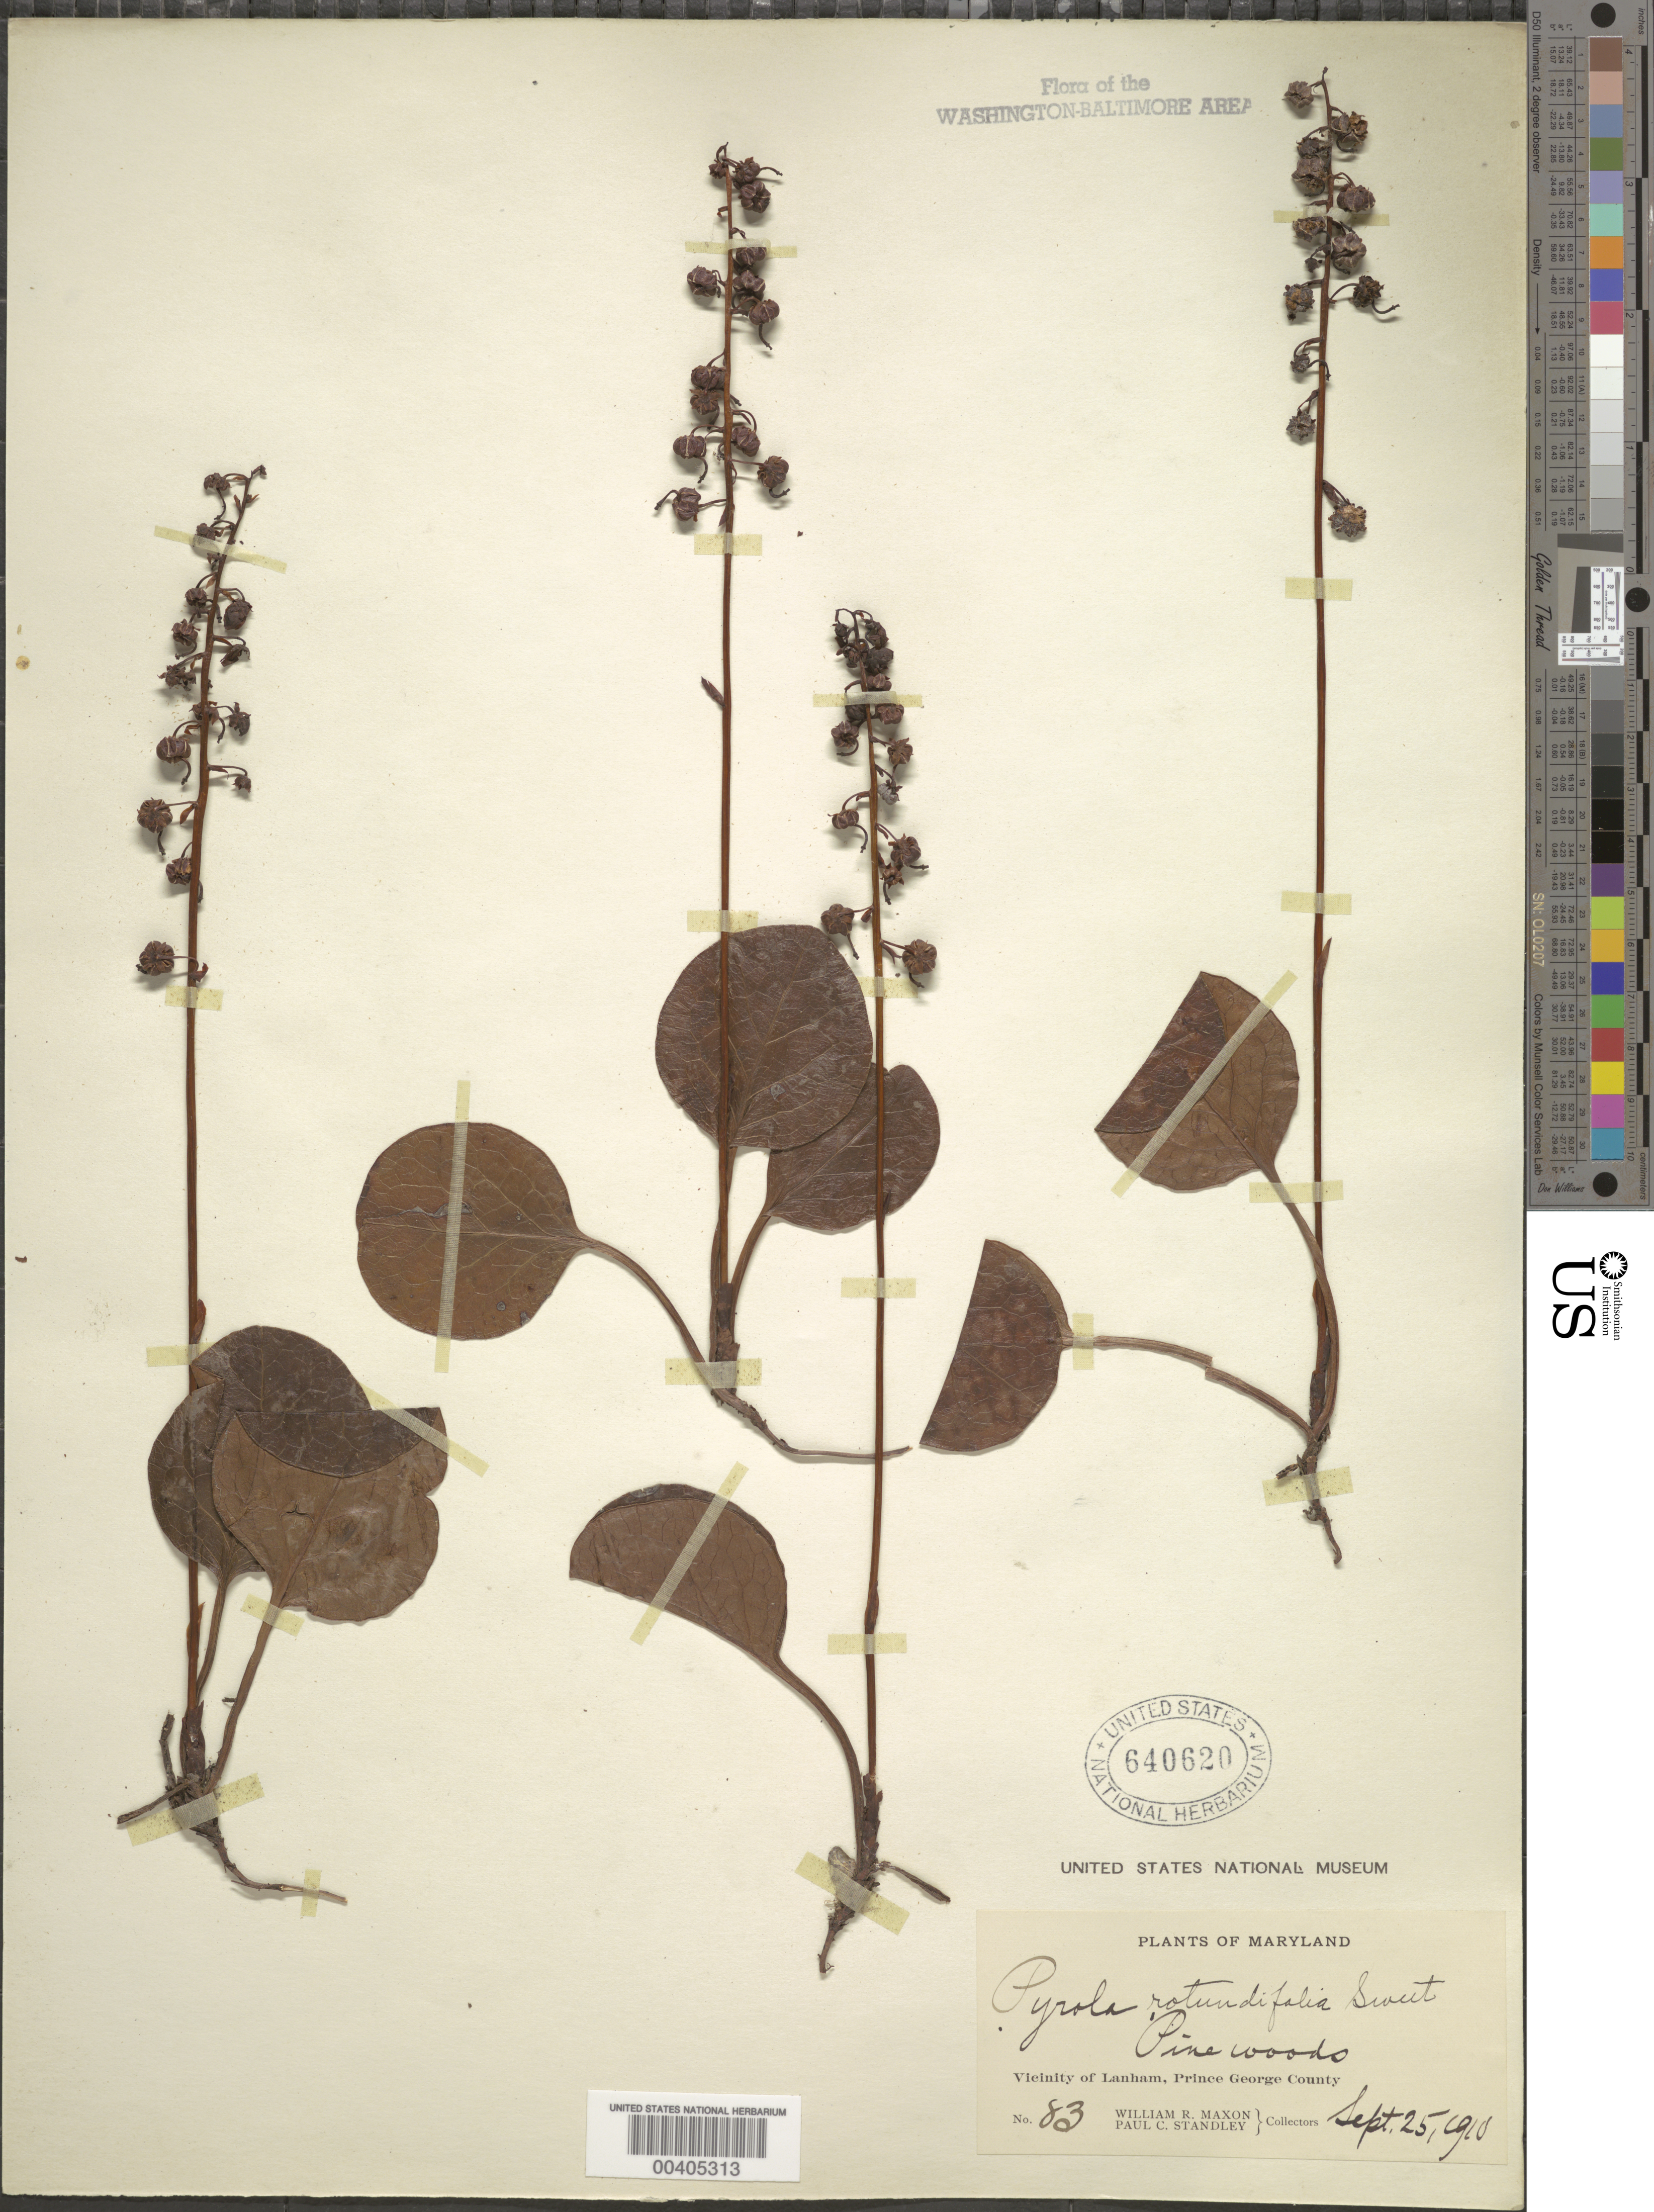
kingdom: Plantae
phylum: Tracheophyta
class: Magnoliopsida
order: Ericales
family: Ericaceae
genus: Pyrola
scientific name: Pyrola rotundifolia var. americana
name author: L.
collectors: W. R. Maxon & P. C. Standley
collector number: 83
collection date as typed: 25 Sep 1910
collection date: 1910-09-25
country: United States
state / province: Maryland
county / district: Prince George's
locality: Lanham vicinity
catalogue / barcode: US 640620